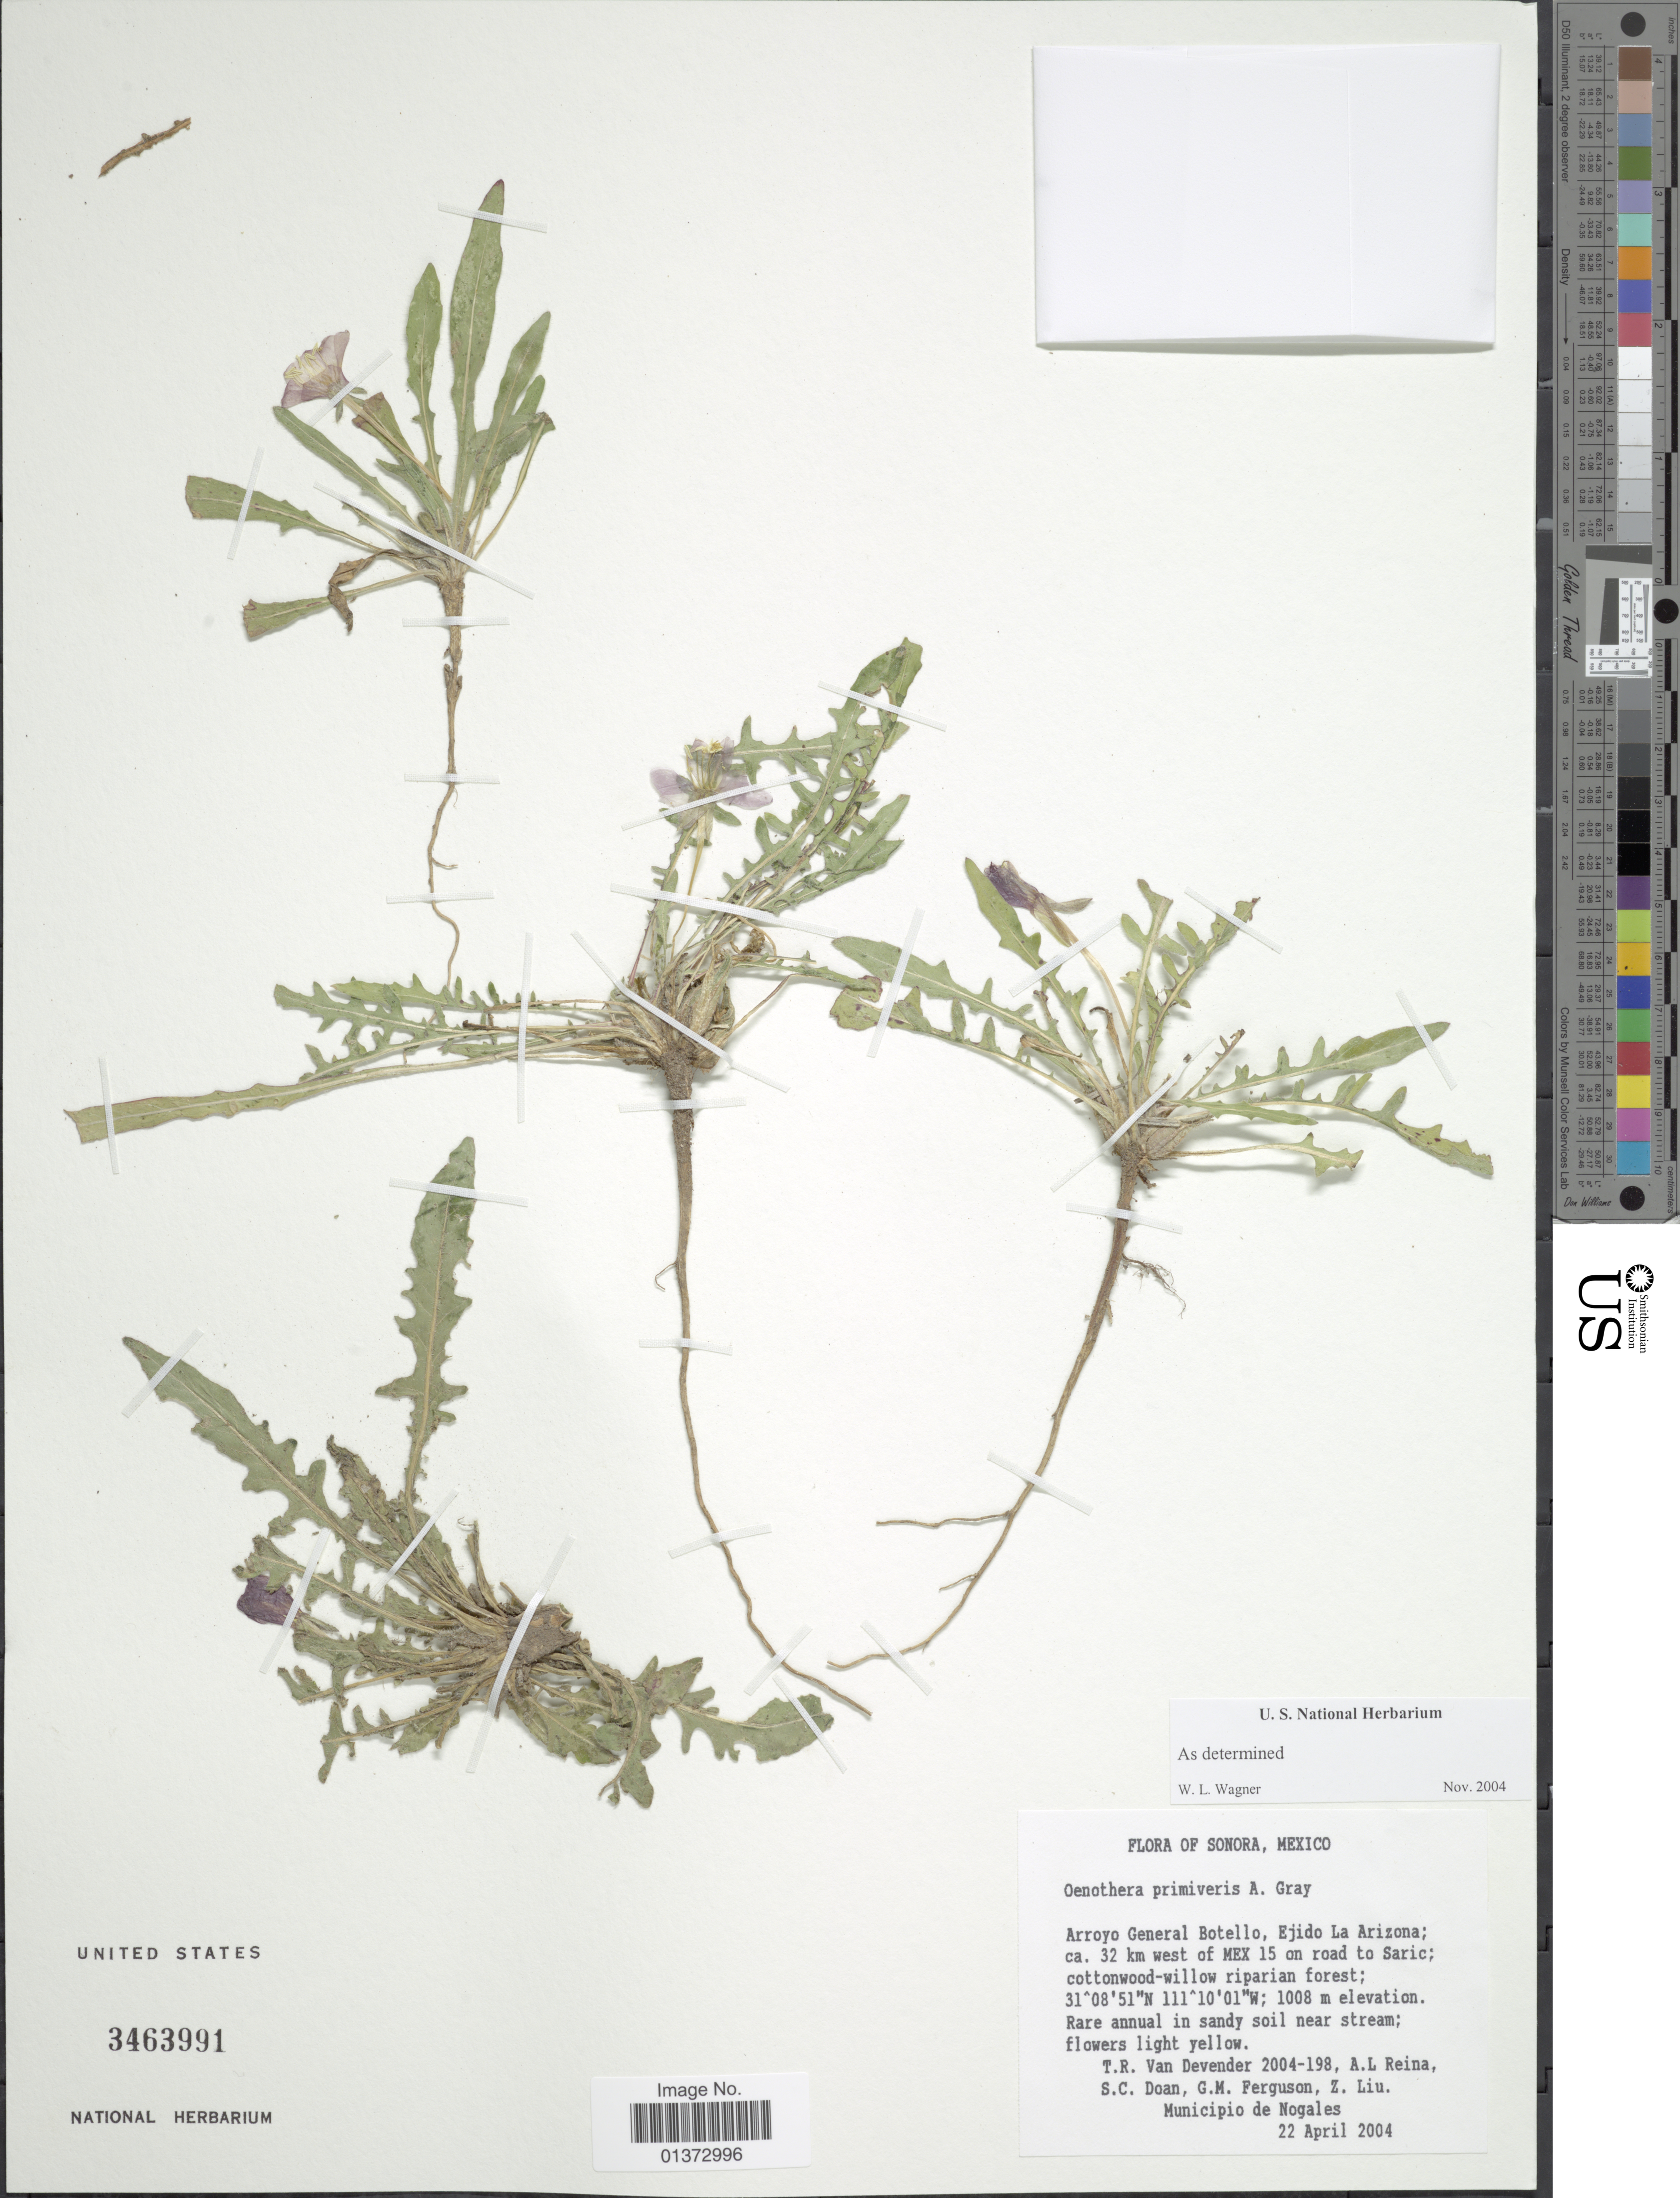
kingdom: Plantae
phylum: Tracheophyta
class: Magnoliopsida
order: Myrtales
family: Onagraceae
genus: Oenothera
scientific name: Oenothera primiveris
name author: A. Gray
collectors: T. R. Van Devender, A. L. Reina G., S. Doan, G. Ferguson & et al.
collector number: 2004-198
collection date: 2004-04-22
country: Mexico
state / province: Sonora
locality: Arroyo General Botello, Ejido La Arizona; ca. 32 km west of MEX 15 on road to Saric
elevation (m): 1008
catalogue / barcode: US 3463991